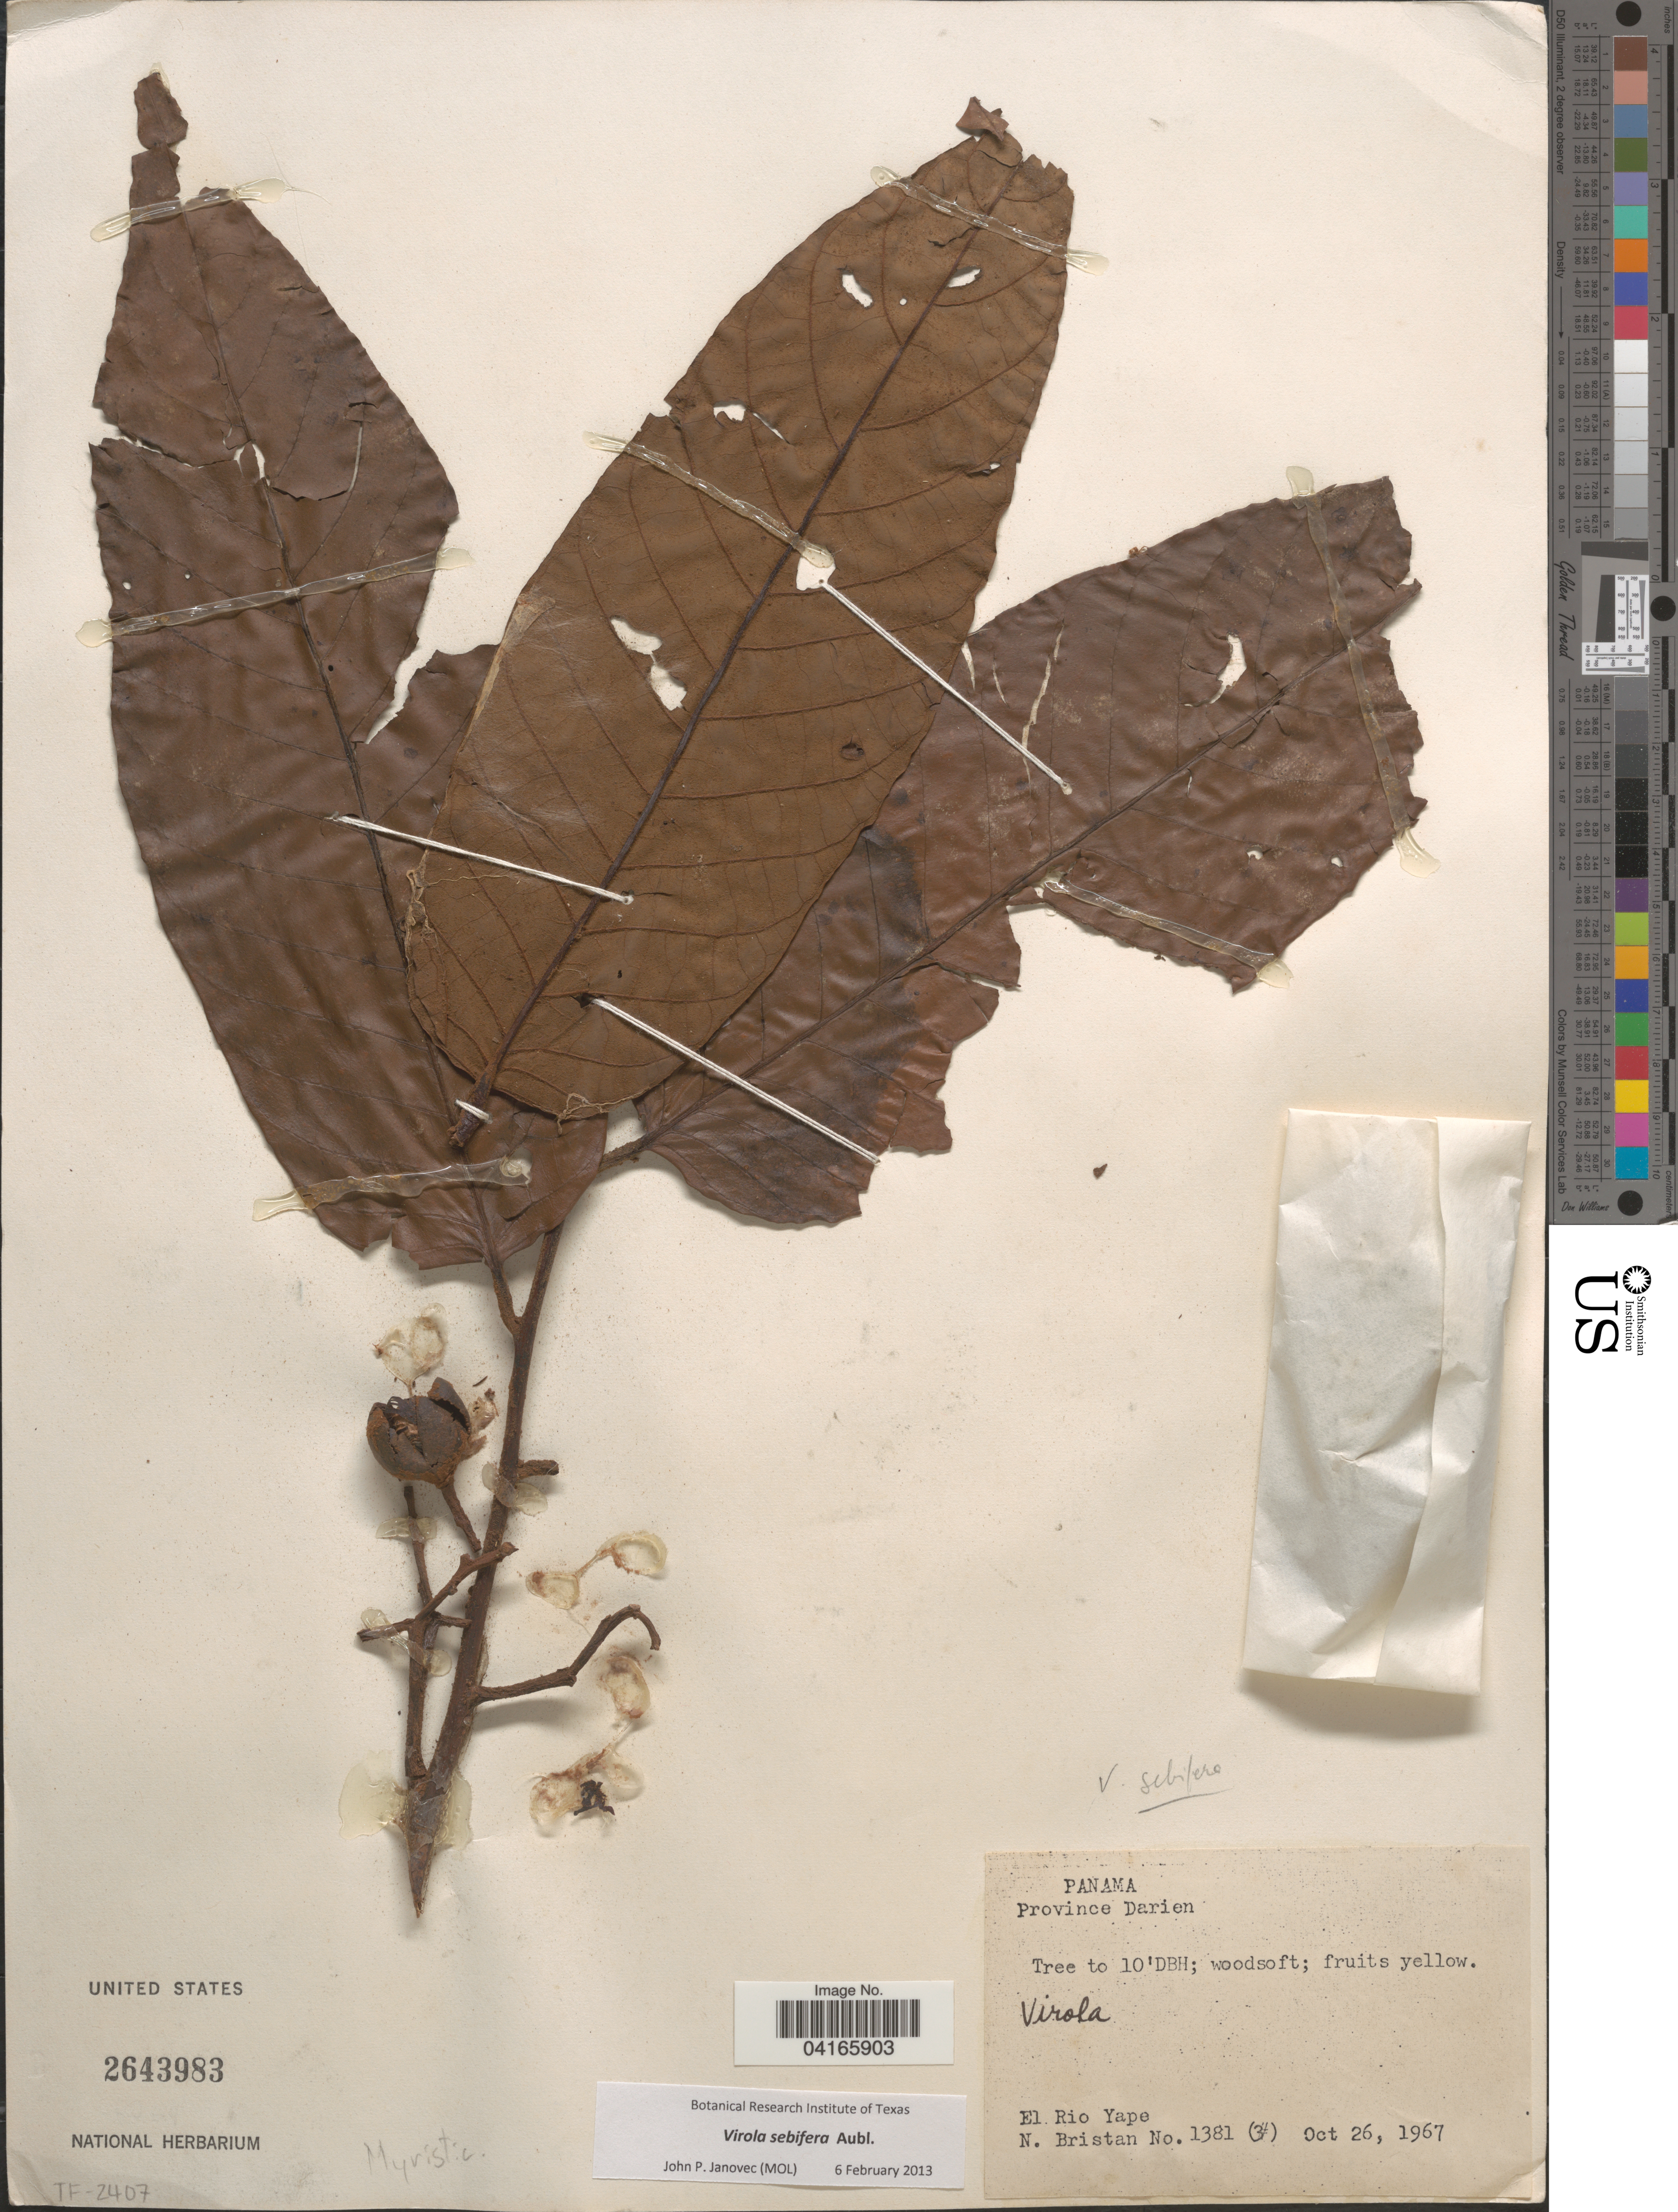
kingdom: Plantae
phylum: Tracheophyta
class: Magnoliopsida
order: Magnoliales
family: Myristicaceae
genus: Virola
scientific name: Virola sebifera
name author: Aubl.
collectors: N. Bristan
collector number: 1381(3)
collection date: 1967-10-26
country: Panama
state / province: Darien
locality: El Rio Yape.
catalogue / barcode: US 2643983